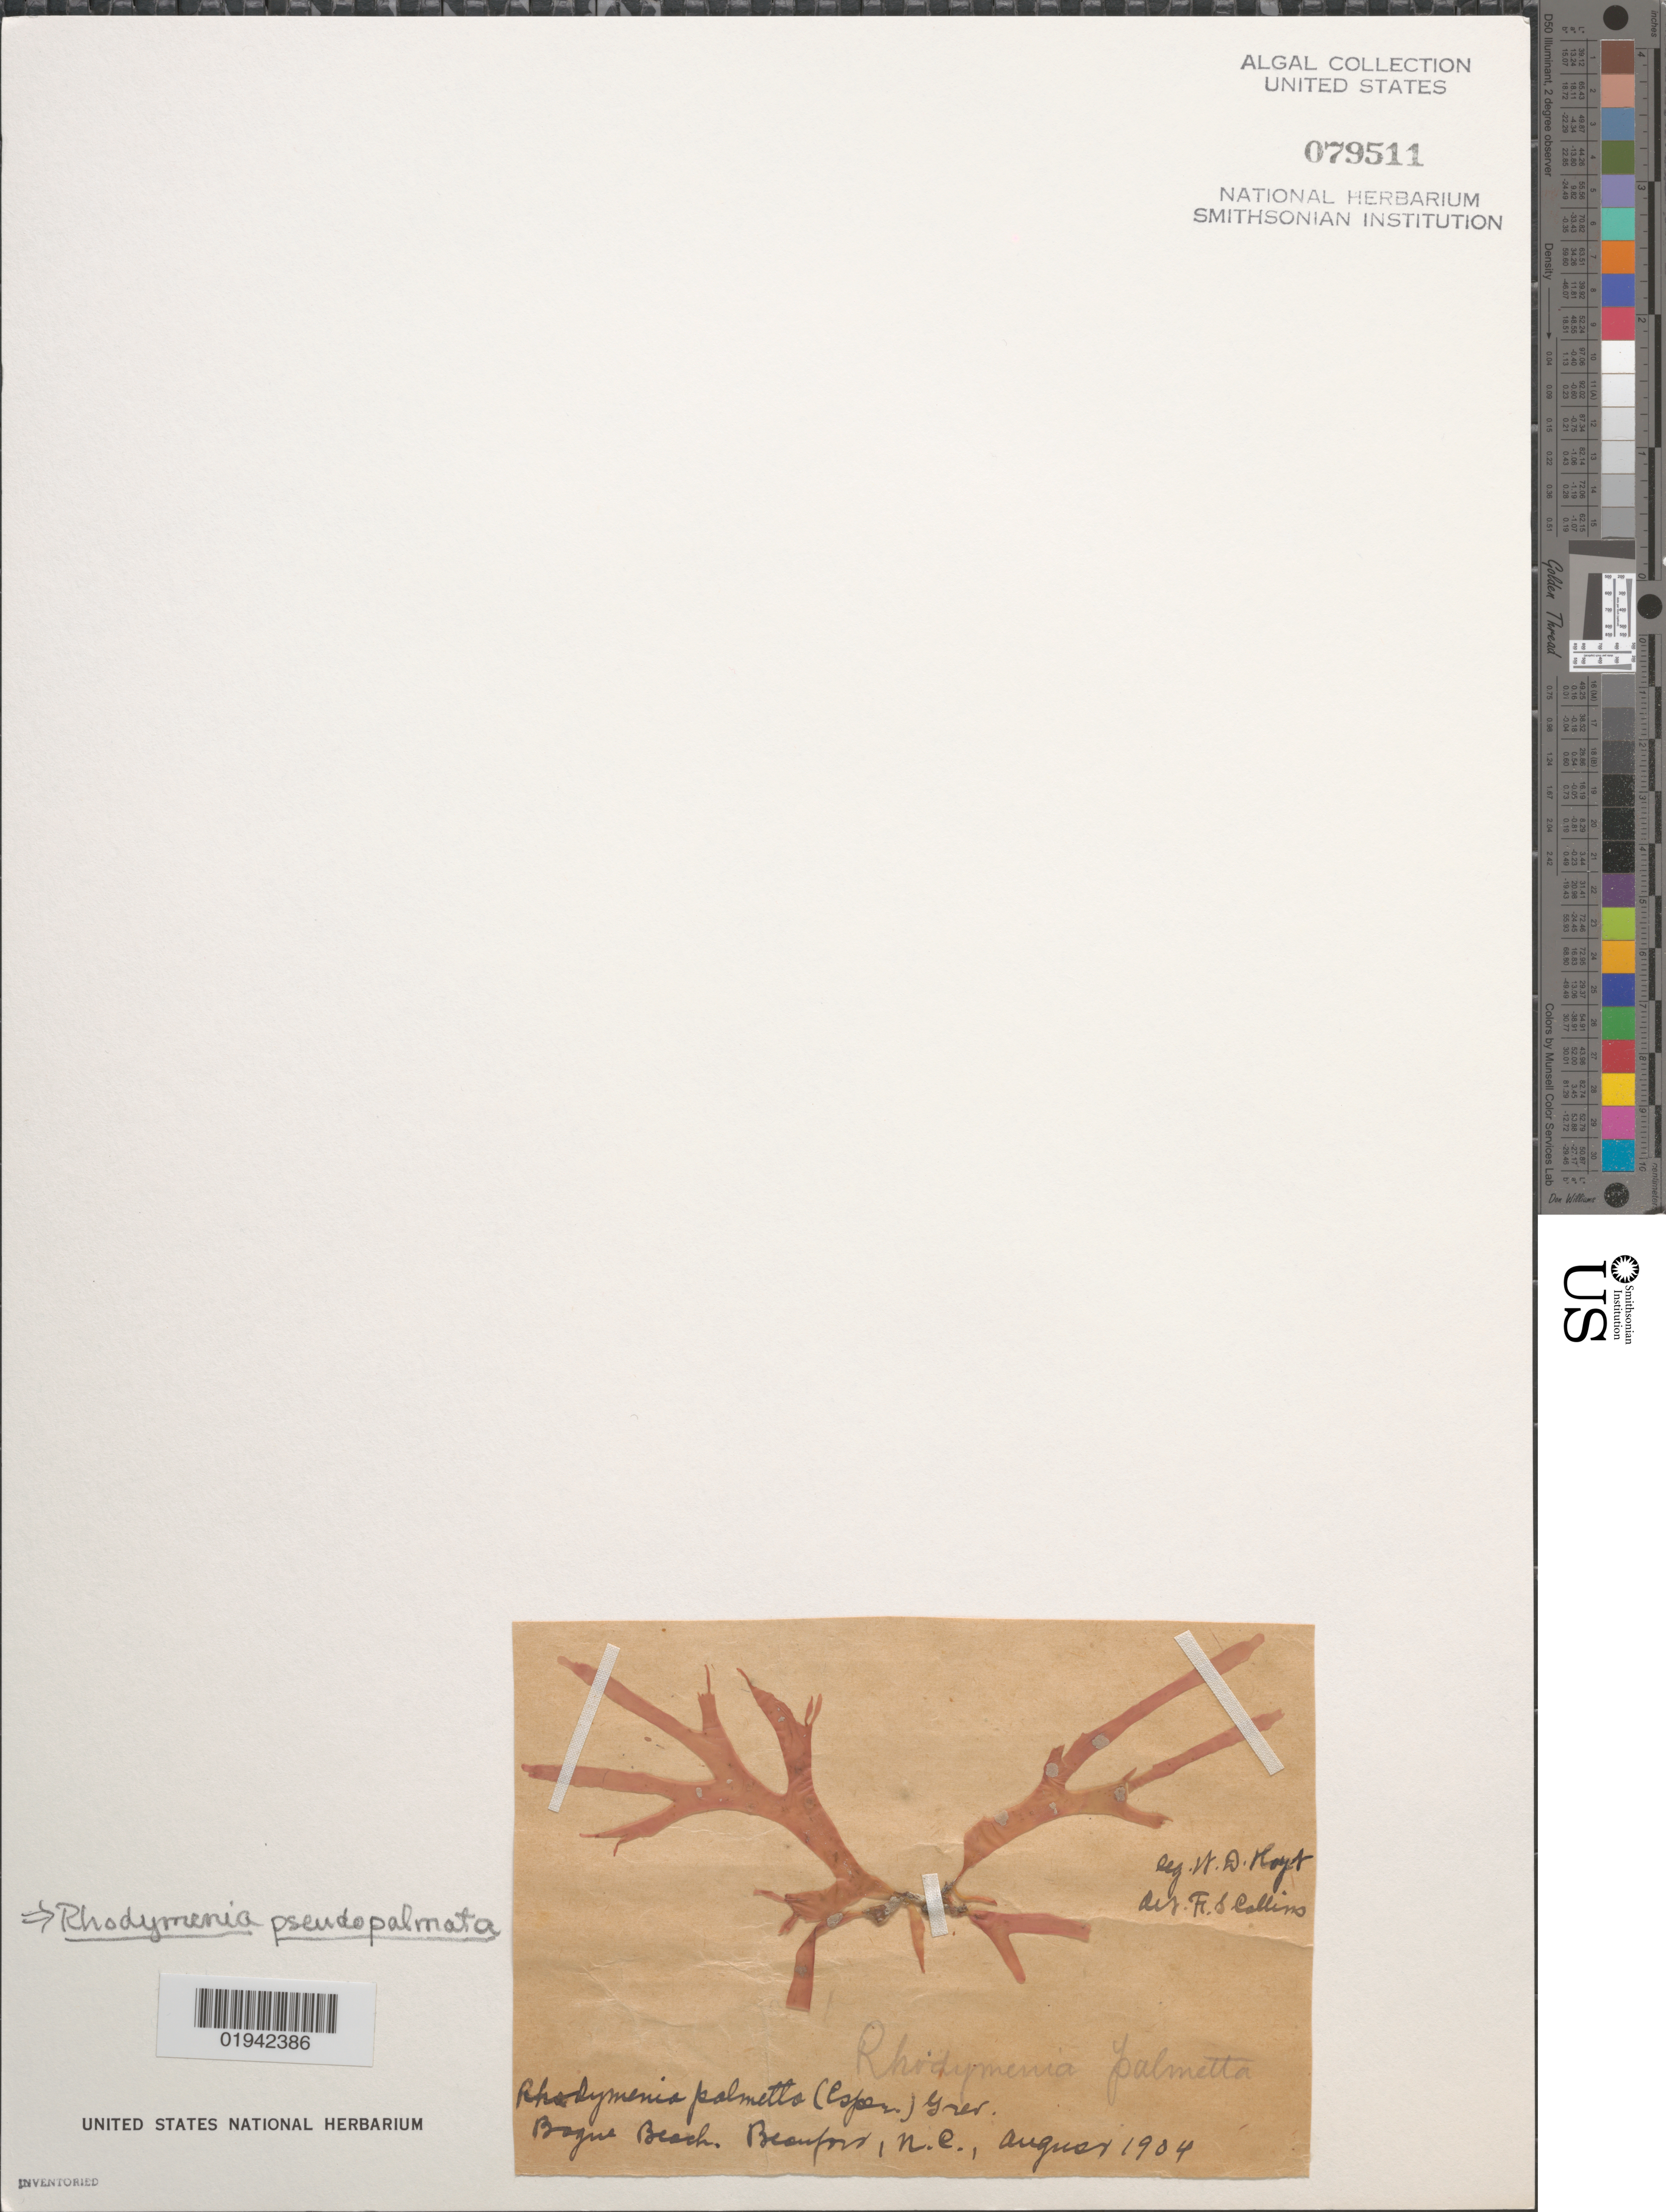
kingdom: Plantae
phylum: Rhodophyta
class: Florideophyceae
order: Rhodymeniales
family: Rhodymeniaceae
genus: Rhodymenia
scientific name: Rhodymenia pseudopalmata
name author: (J.V.Lamouroux) P.C. Silva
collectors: W. D. Hoyt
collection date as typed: Aug 1904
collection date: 1904-08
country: United States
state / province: North Carolina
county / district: Carteret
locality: Beaufort, Bogue Beach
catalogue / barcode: US 79511